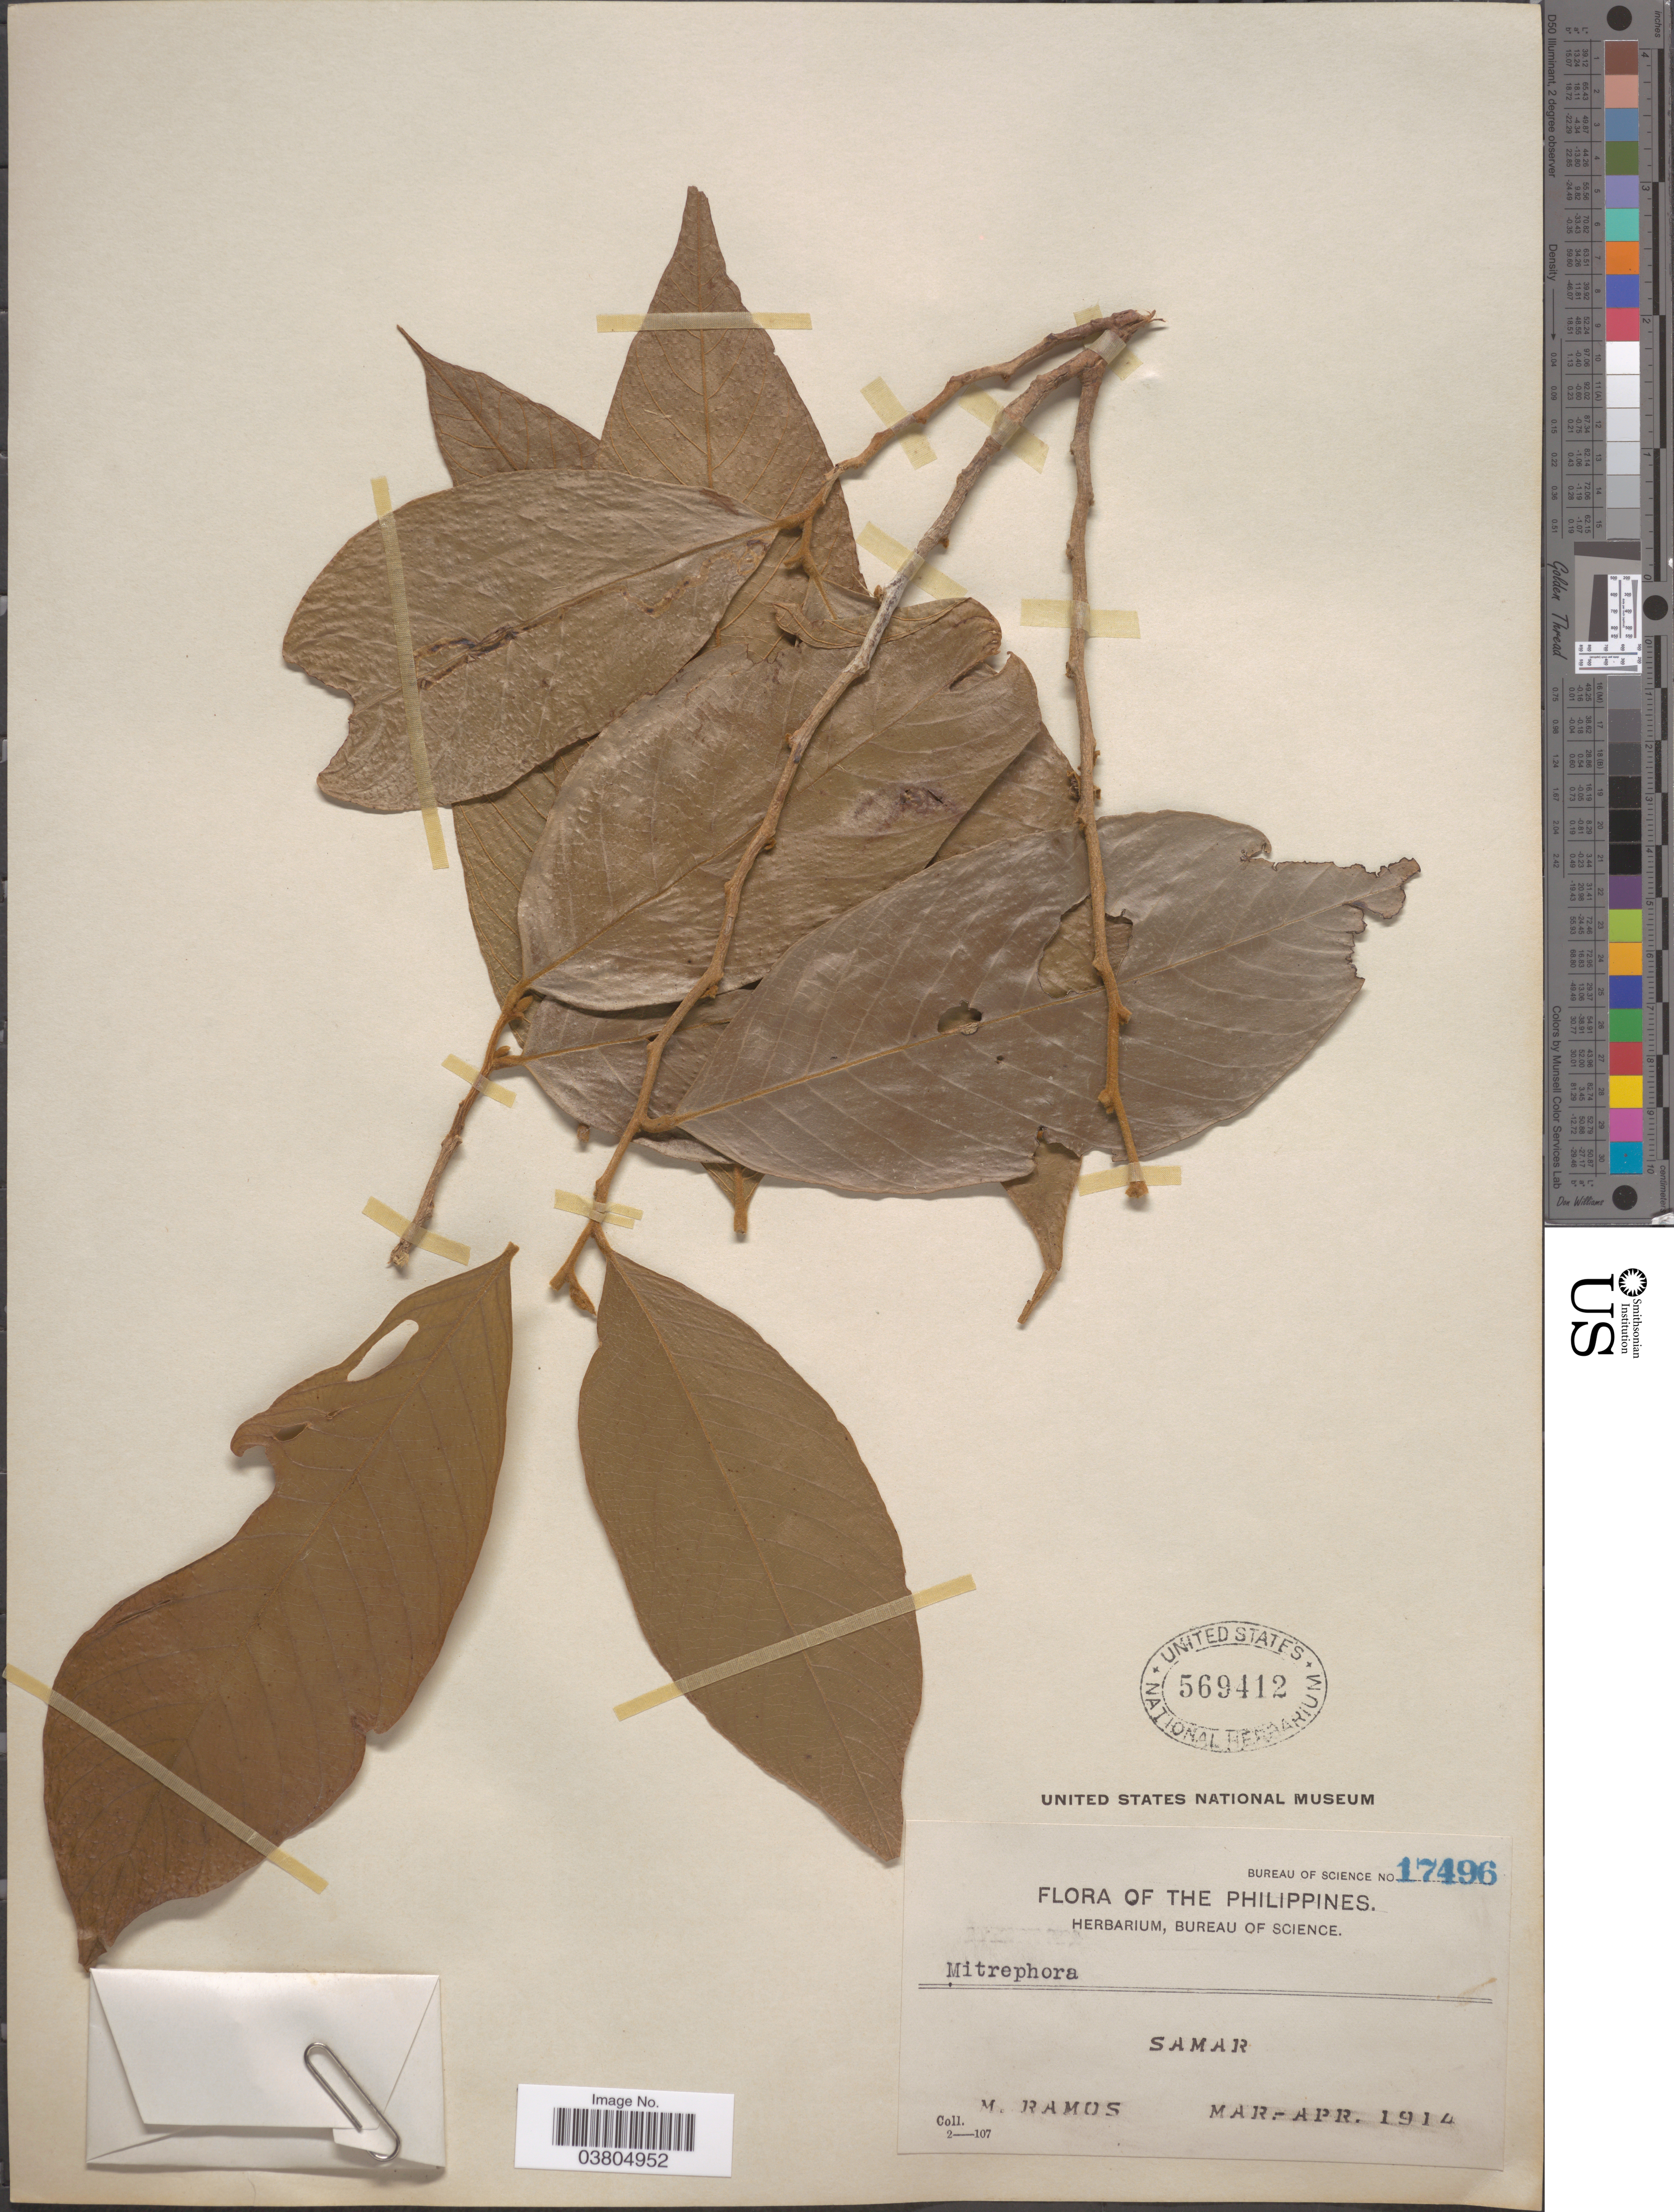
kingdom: Plantae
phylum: Tracheophyta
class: Magnoliopsida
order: Magnoliales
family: Annonaceae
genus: Mitrephora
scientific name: Mitrephora sp.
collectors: M. Ramos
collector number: Bureau of Science 17496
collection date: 1914-03/1914-04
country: Philippines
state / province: Eastern Visayas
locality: Samar.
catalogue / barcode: US 569412